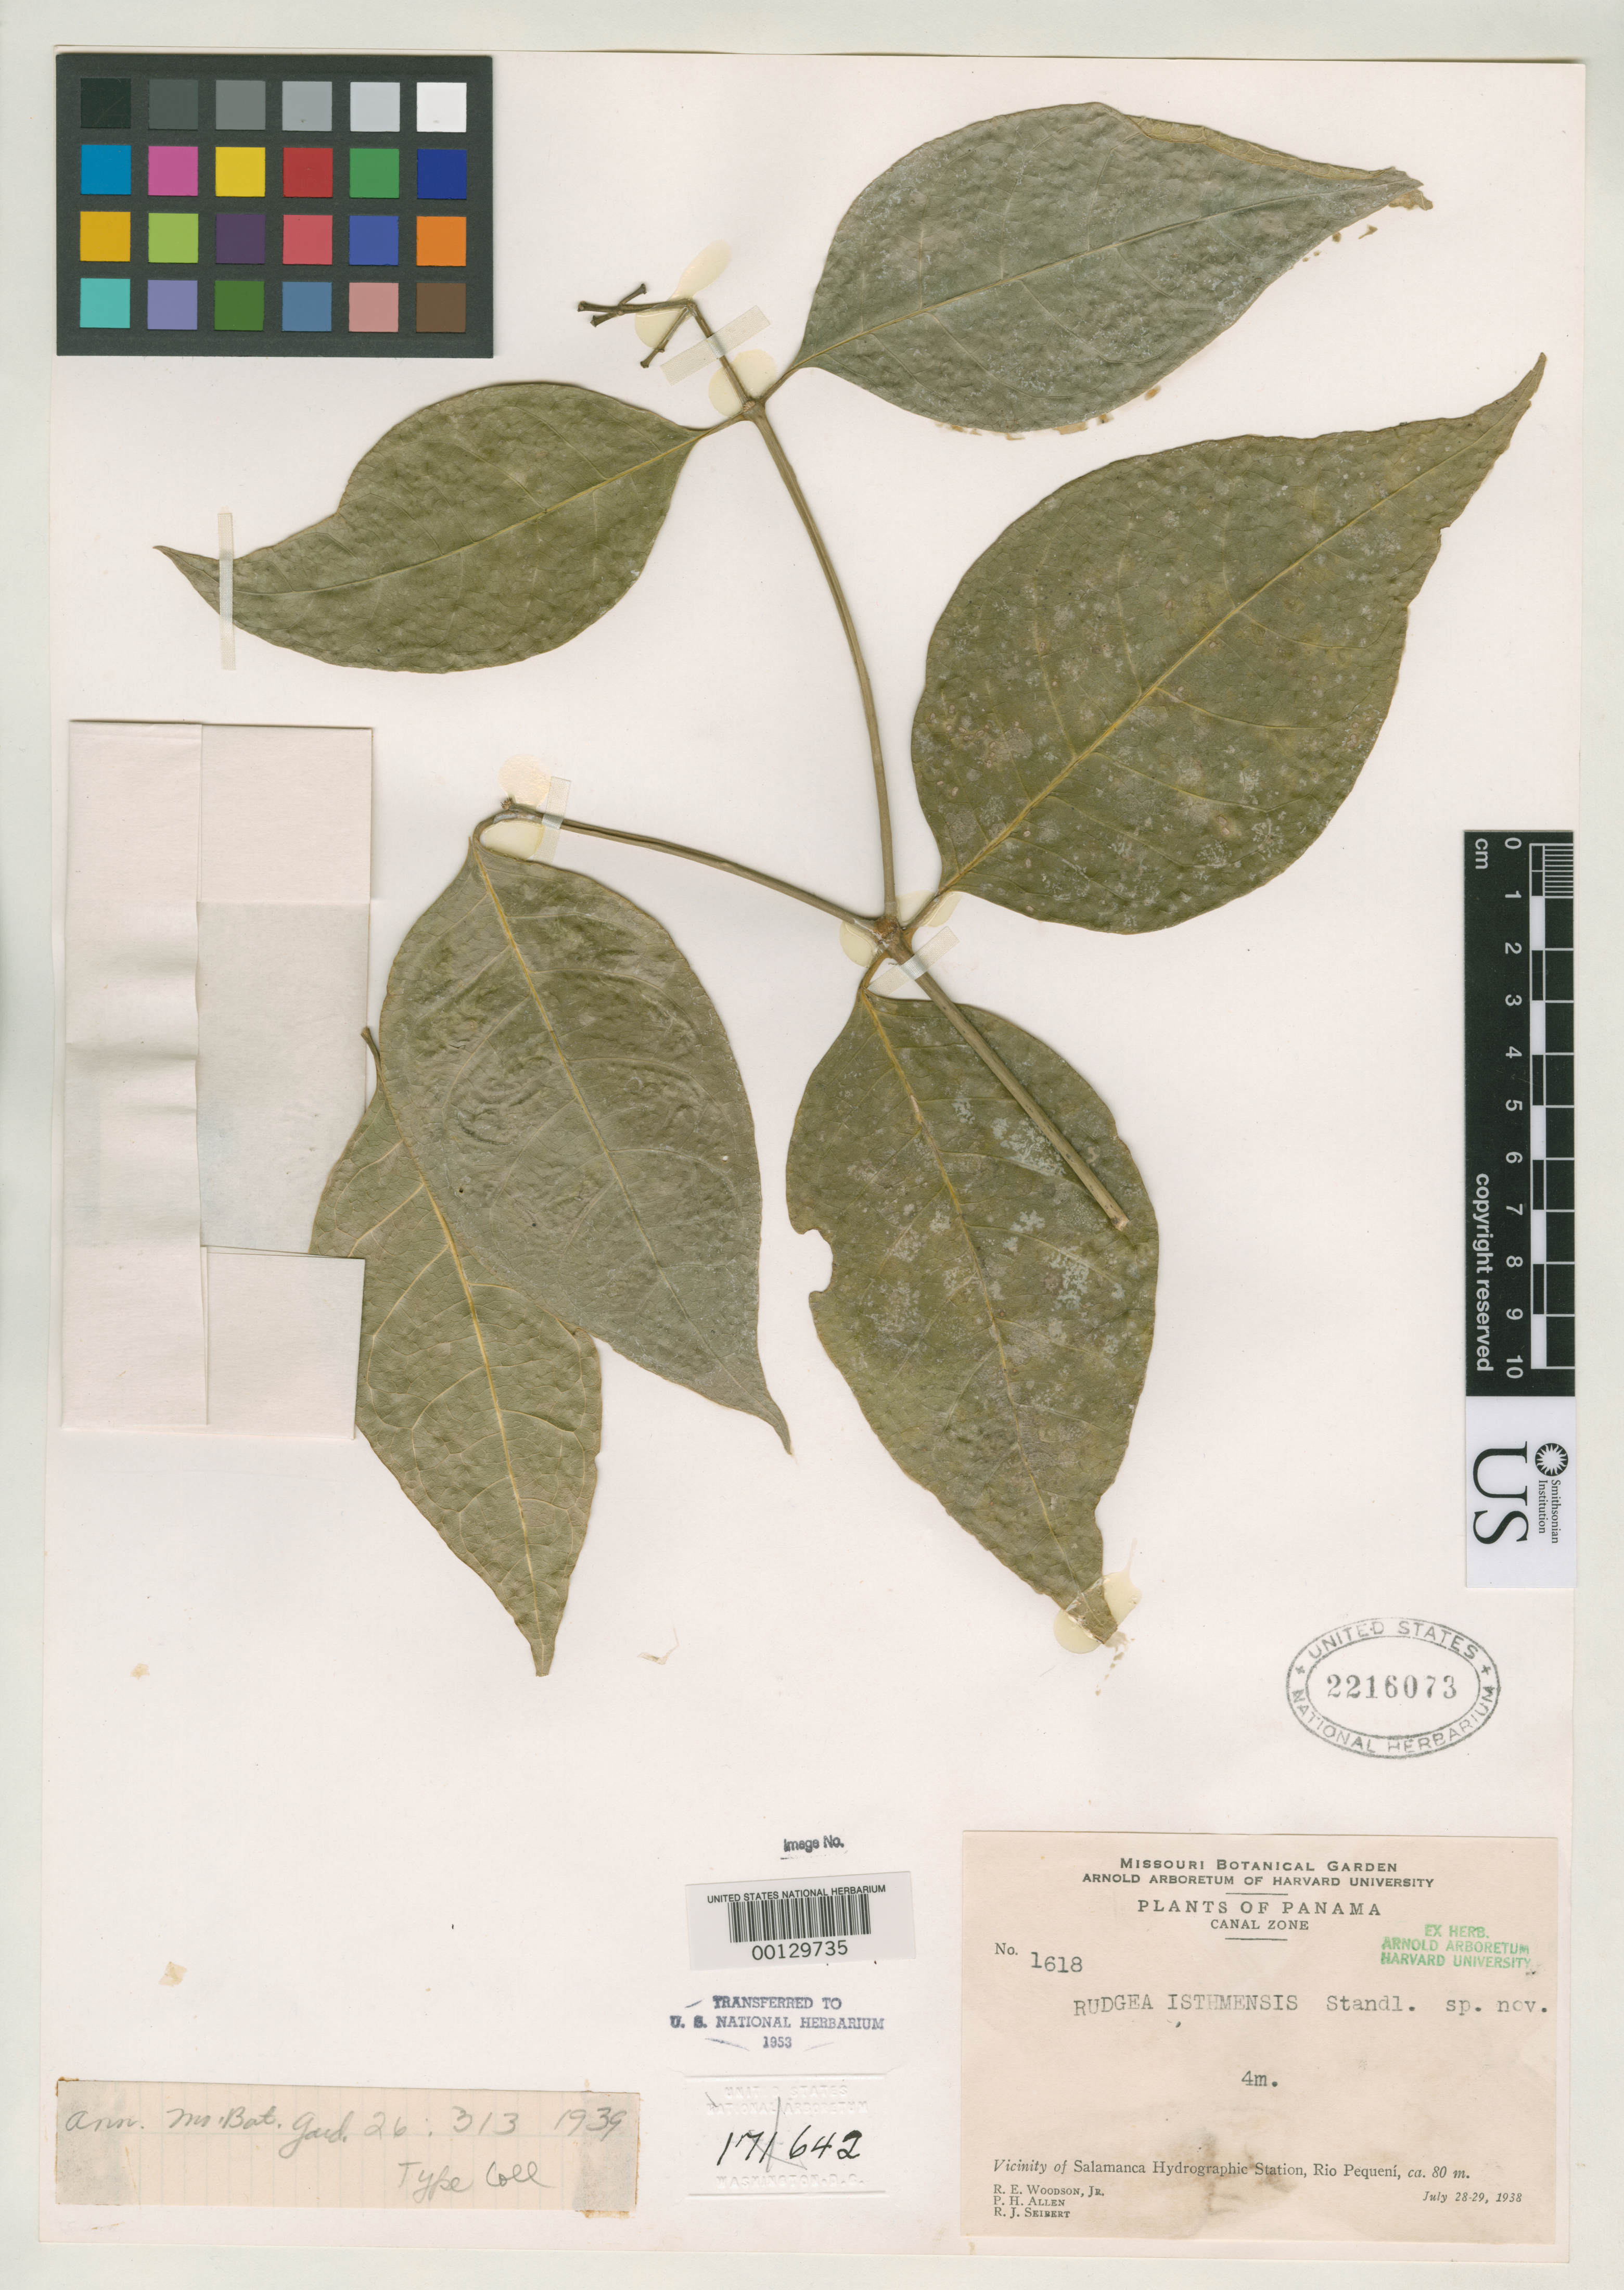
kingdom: Plantae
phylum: Tracheophyta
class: Magnoliopsida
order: Gentianales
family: Rubiaceae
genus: Rudgea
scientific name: Rudgea isthmensis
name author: Standl. in Woodson & Seibert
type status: Isotype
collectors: R. E. Woodson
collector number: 1618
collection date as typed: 28 Jul 1938 and 29 Jul 1938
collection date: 1938-07-28,1938-07-29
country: Panama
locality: Vicinity of Salamanca Hydrographic Station, Rio Pequoni.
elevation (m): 80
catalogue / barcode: US 2216073